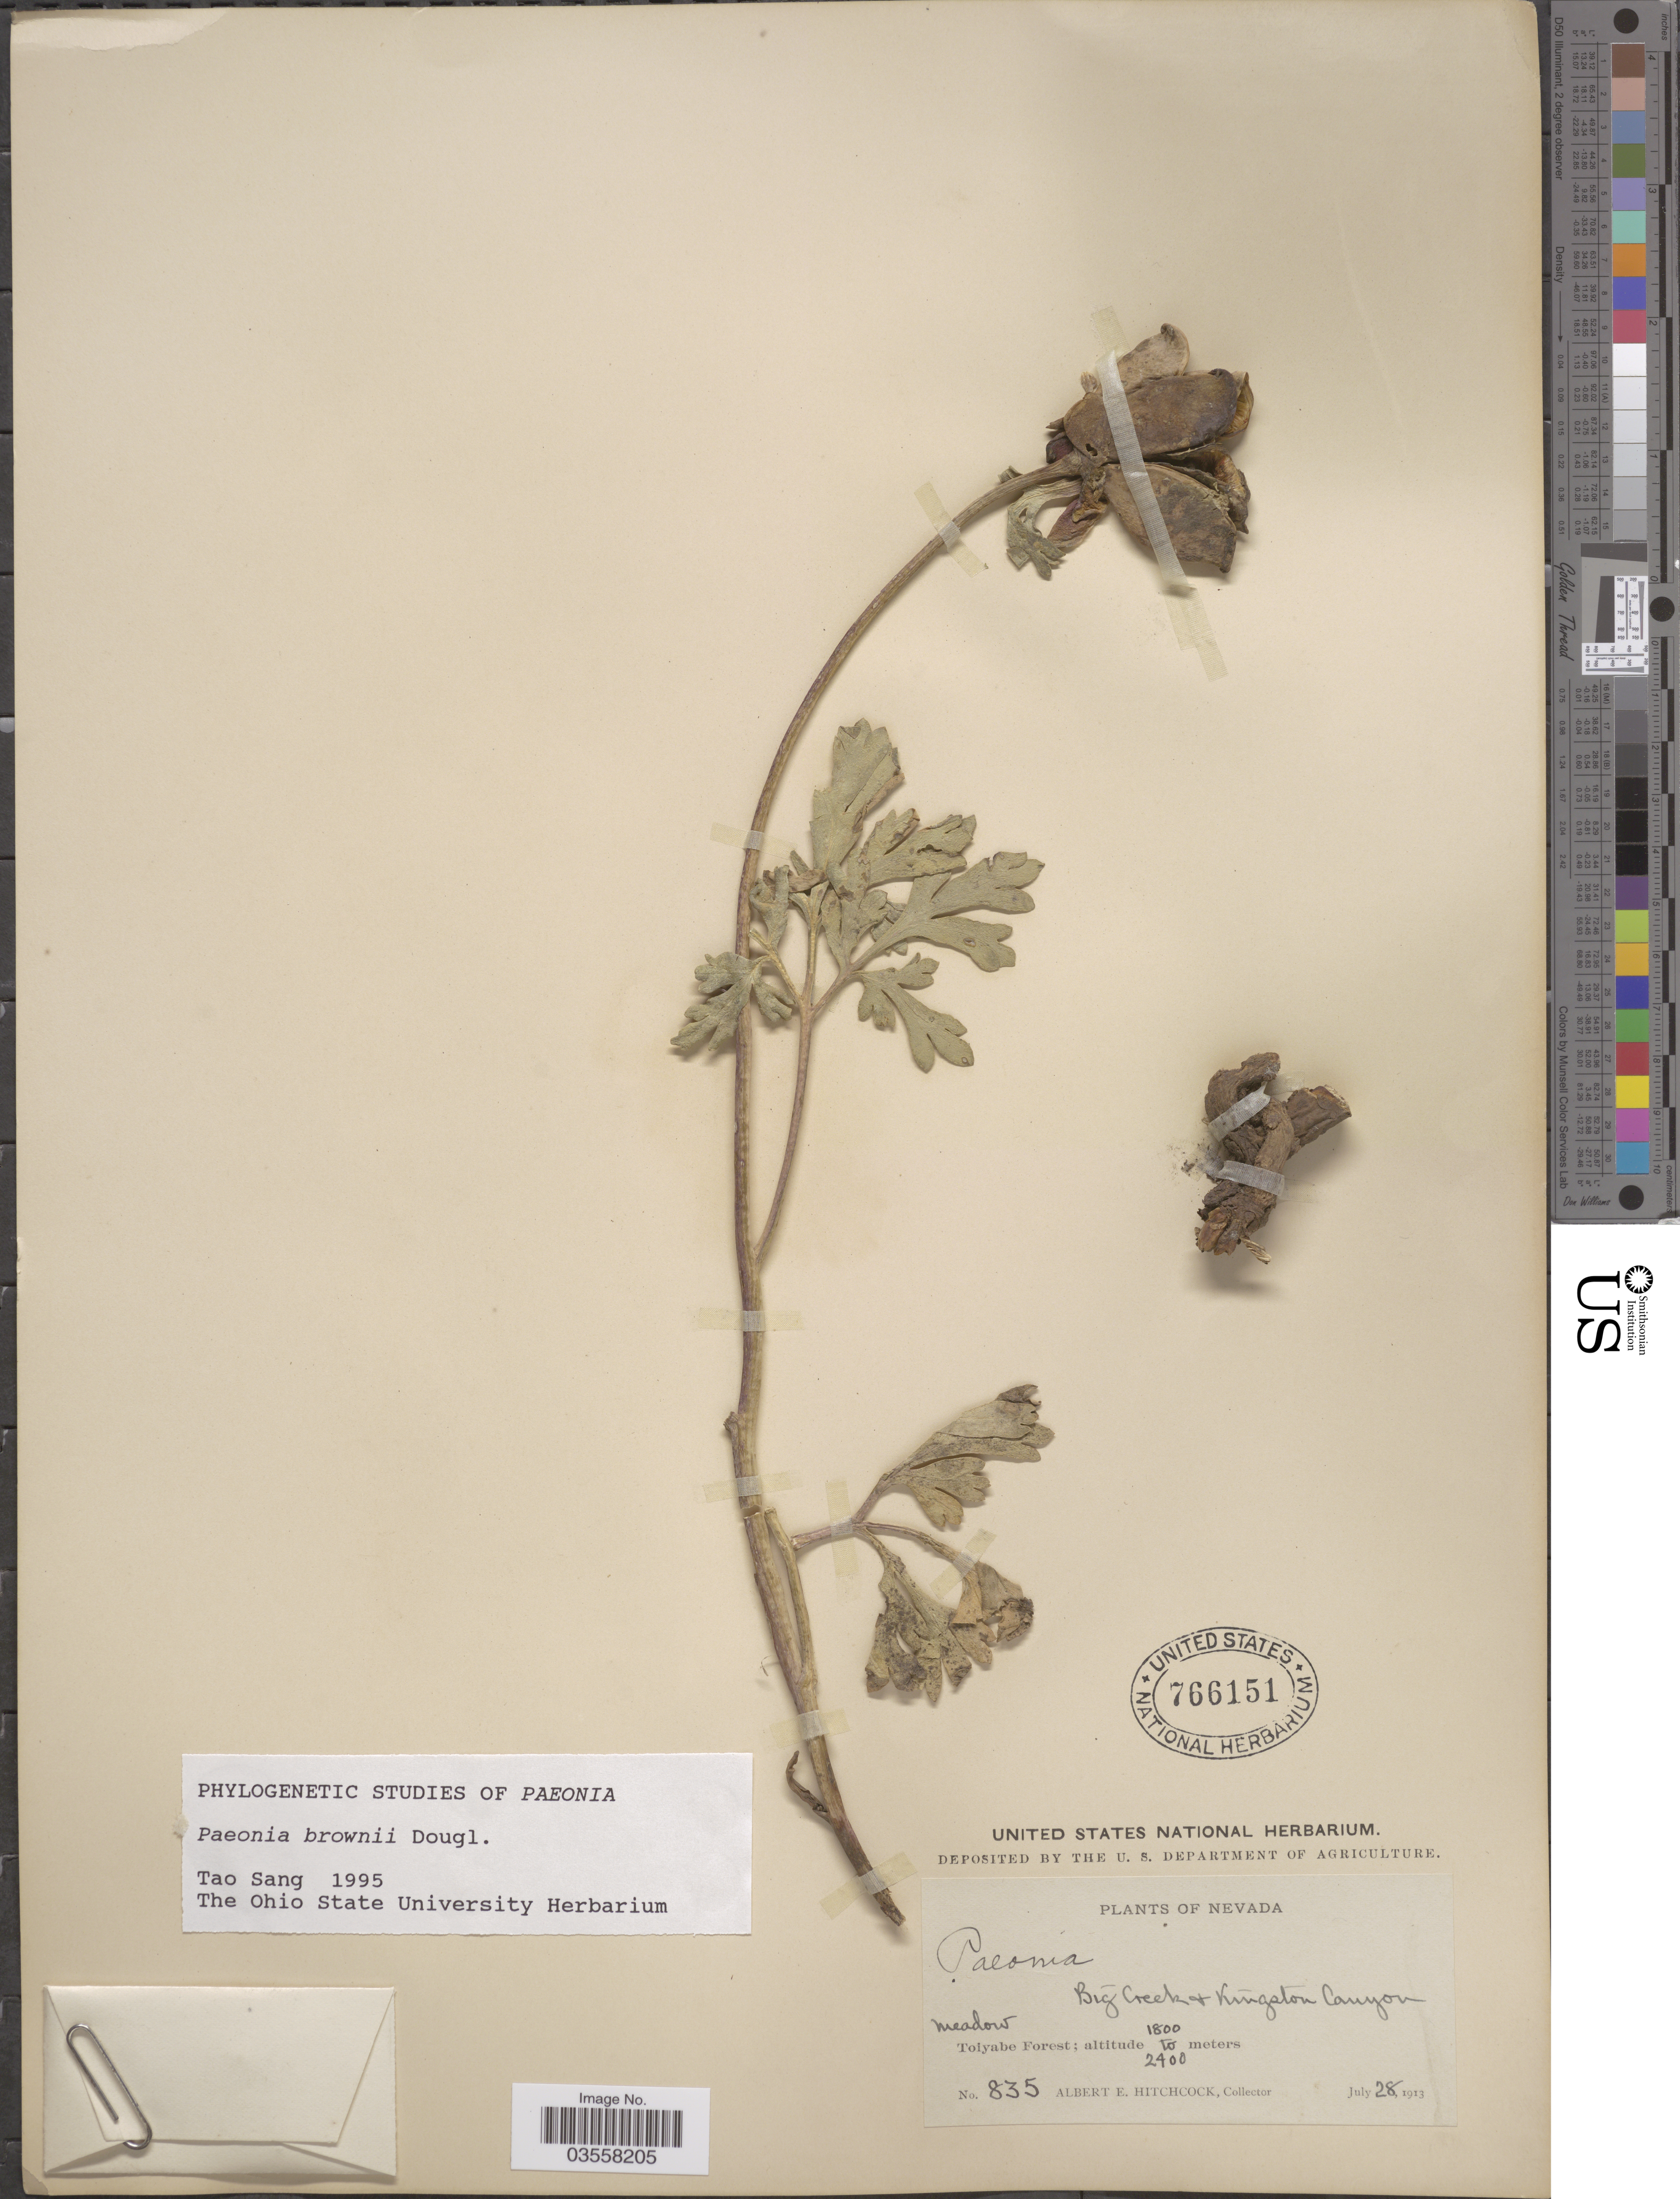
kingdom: Plantae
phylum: Tracheophyta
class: Magnoliopsida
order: Saxifragales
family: Paeoniaceae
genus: Paeonia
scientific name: Paeonia brownii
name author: Douglas ex Hook.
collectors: A. Hitchcock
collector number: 835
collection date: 1913-07-28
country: United States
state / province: Nevada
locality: Big Creek & Kingston Canyon. Toiyabe Forest.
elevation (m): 1800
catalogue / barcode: US 766151